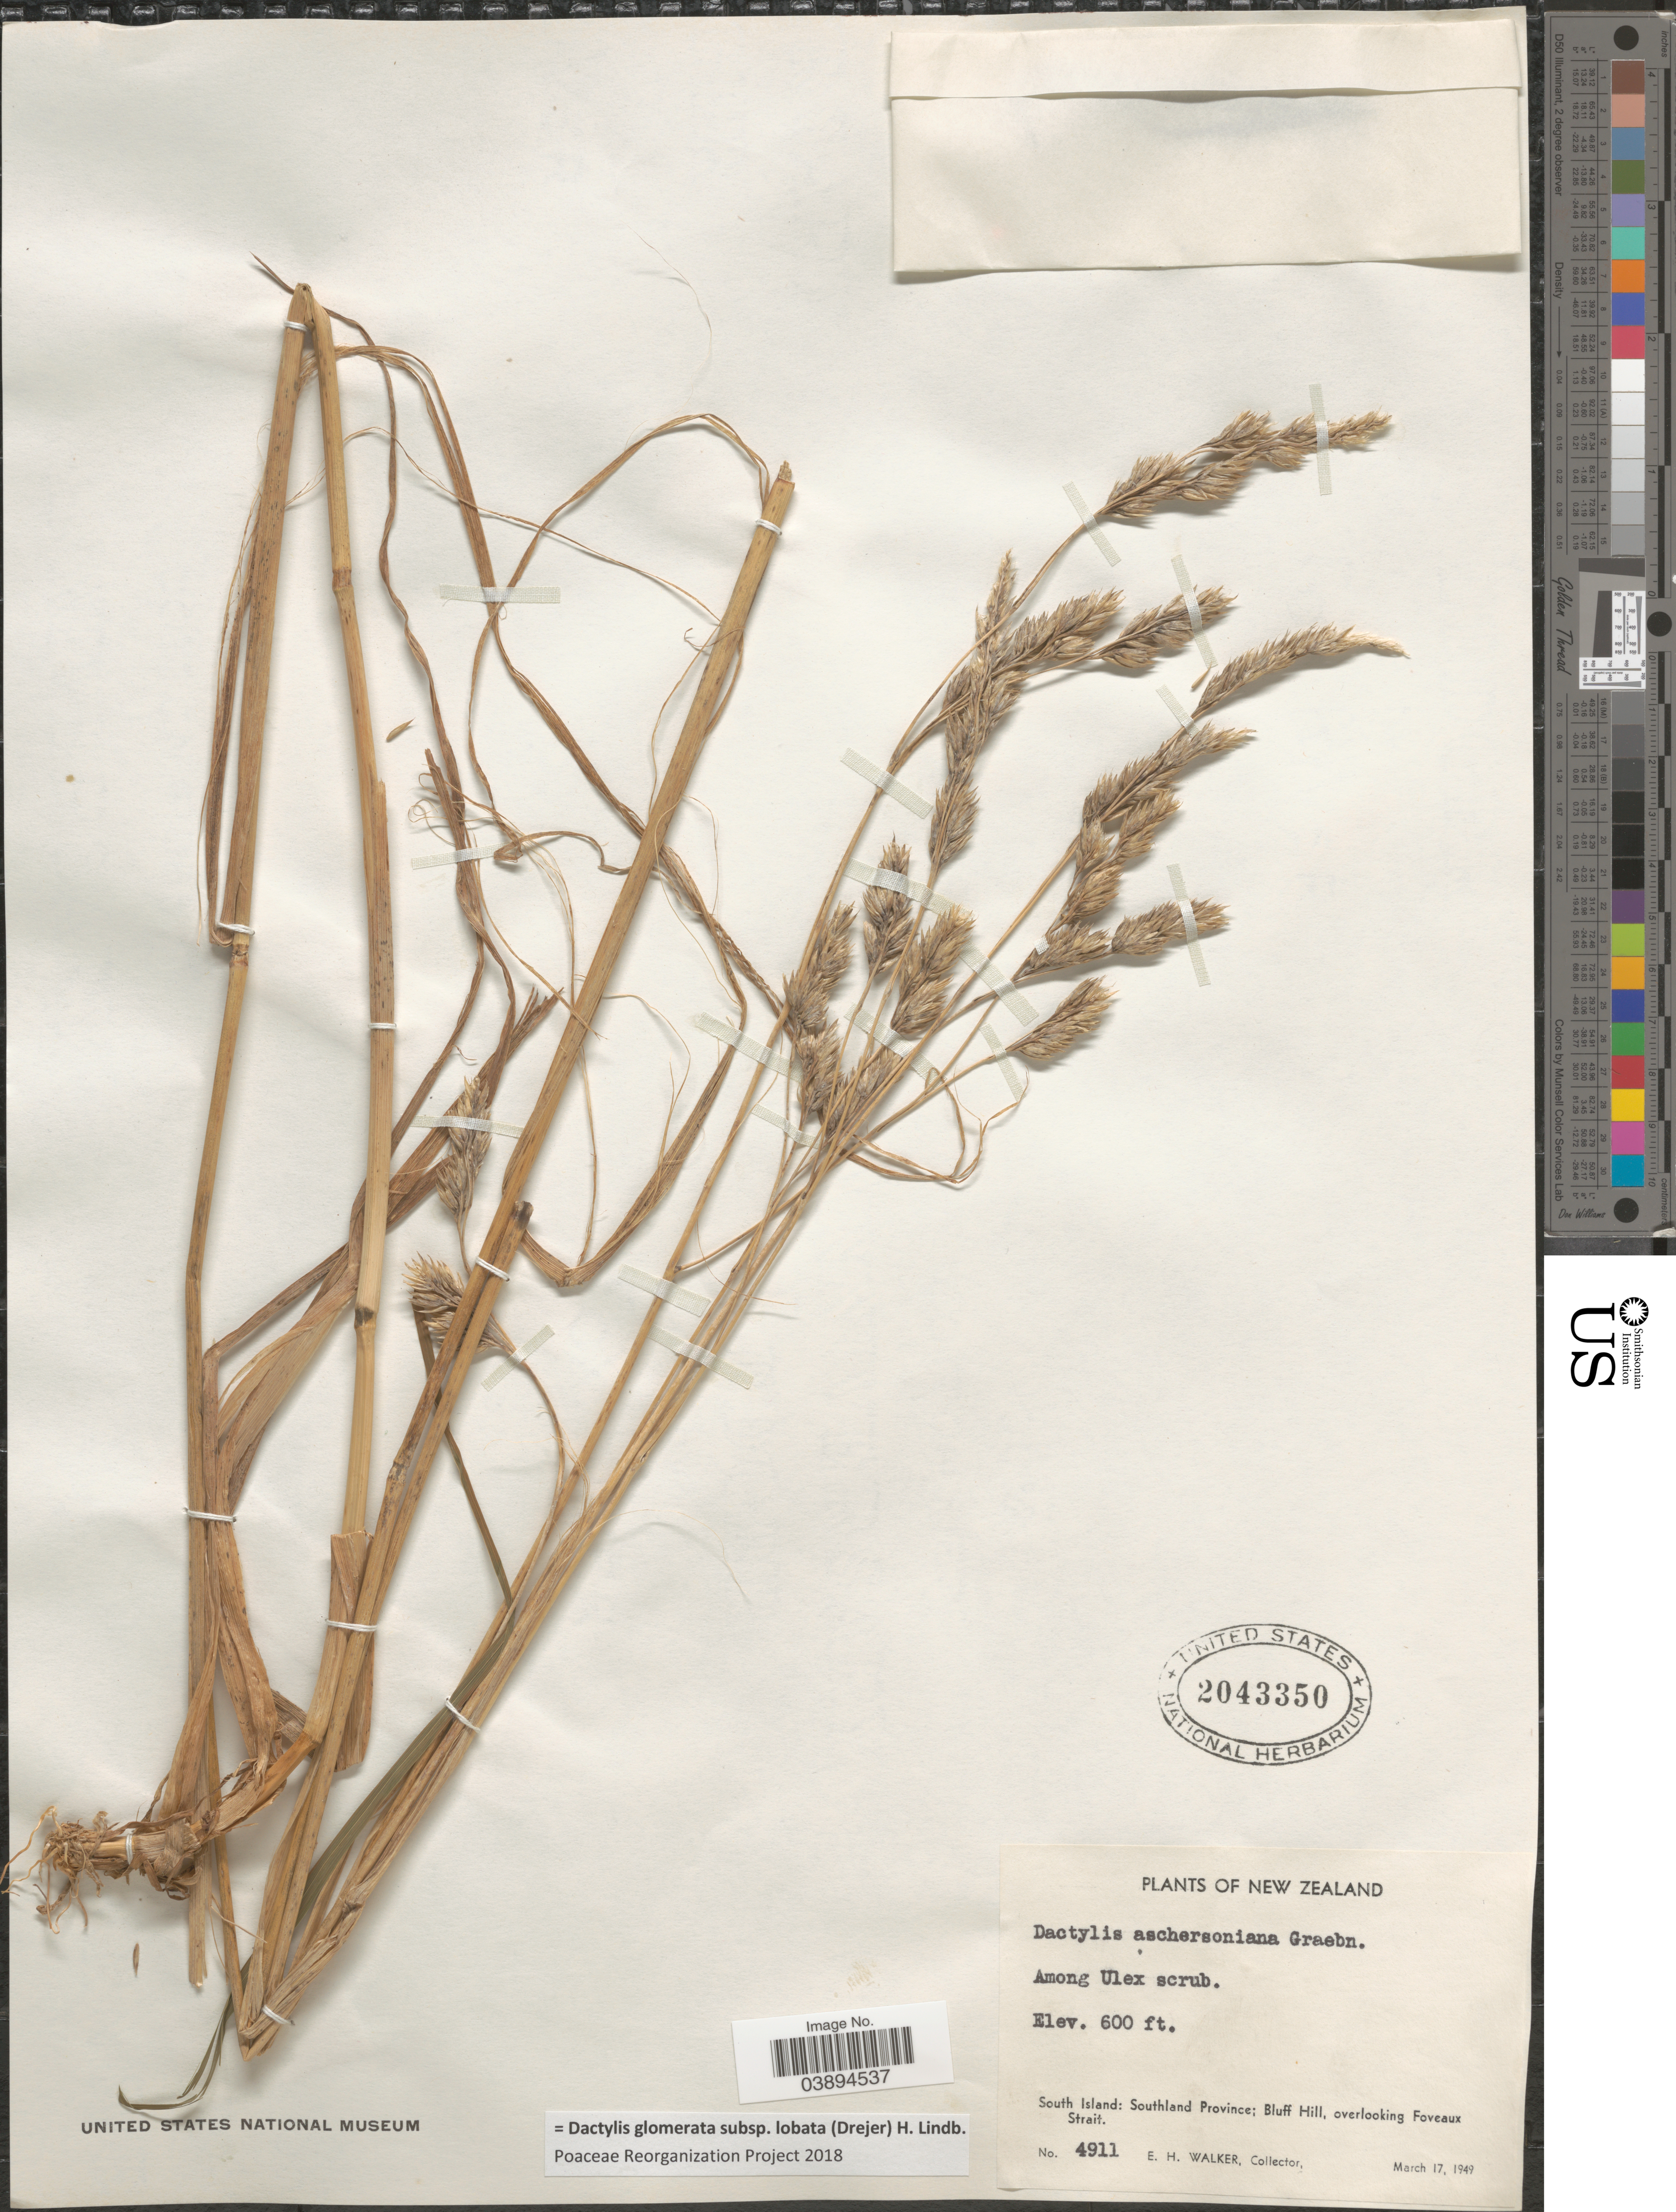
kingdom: Plantae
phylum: Tracheophyta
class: Liliopsida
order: Poales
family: Poaceae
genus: Dactylis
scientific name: Dactylis glomerata subsp. lobata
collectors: E. H. Walker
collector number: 4911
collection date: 1949-03-17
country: New Zealand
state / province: Southland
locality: Among Ulex scrub. South Island: Bluff Hill, overlooking Foveaux Strait.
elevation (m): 183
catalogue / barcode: US 2043350